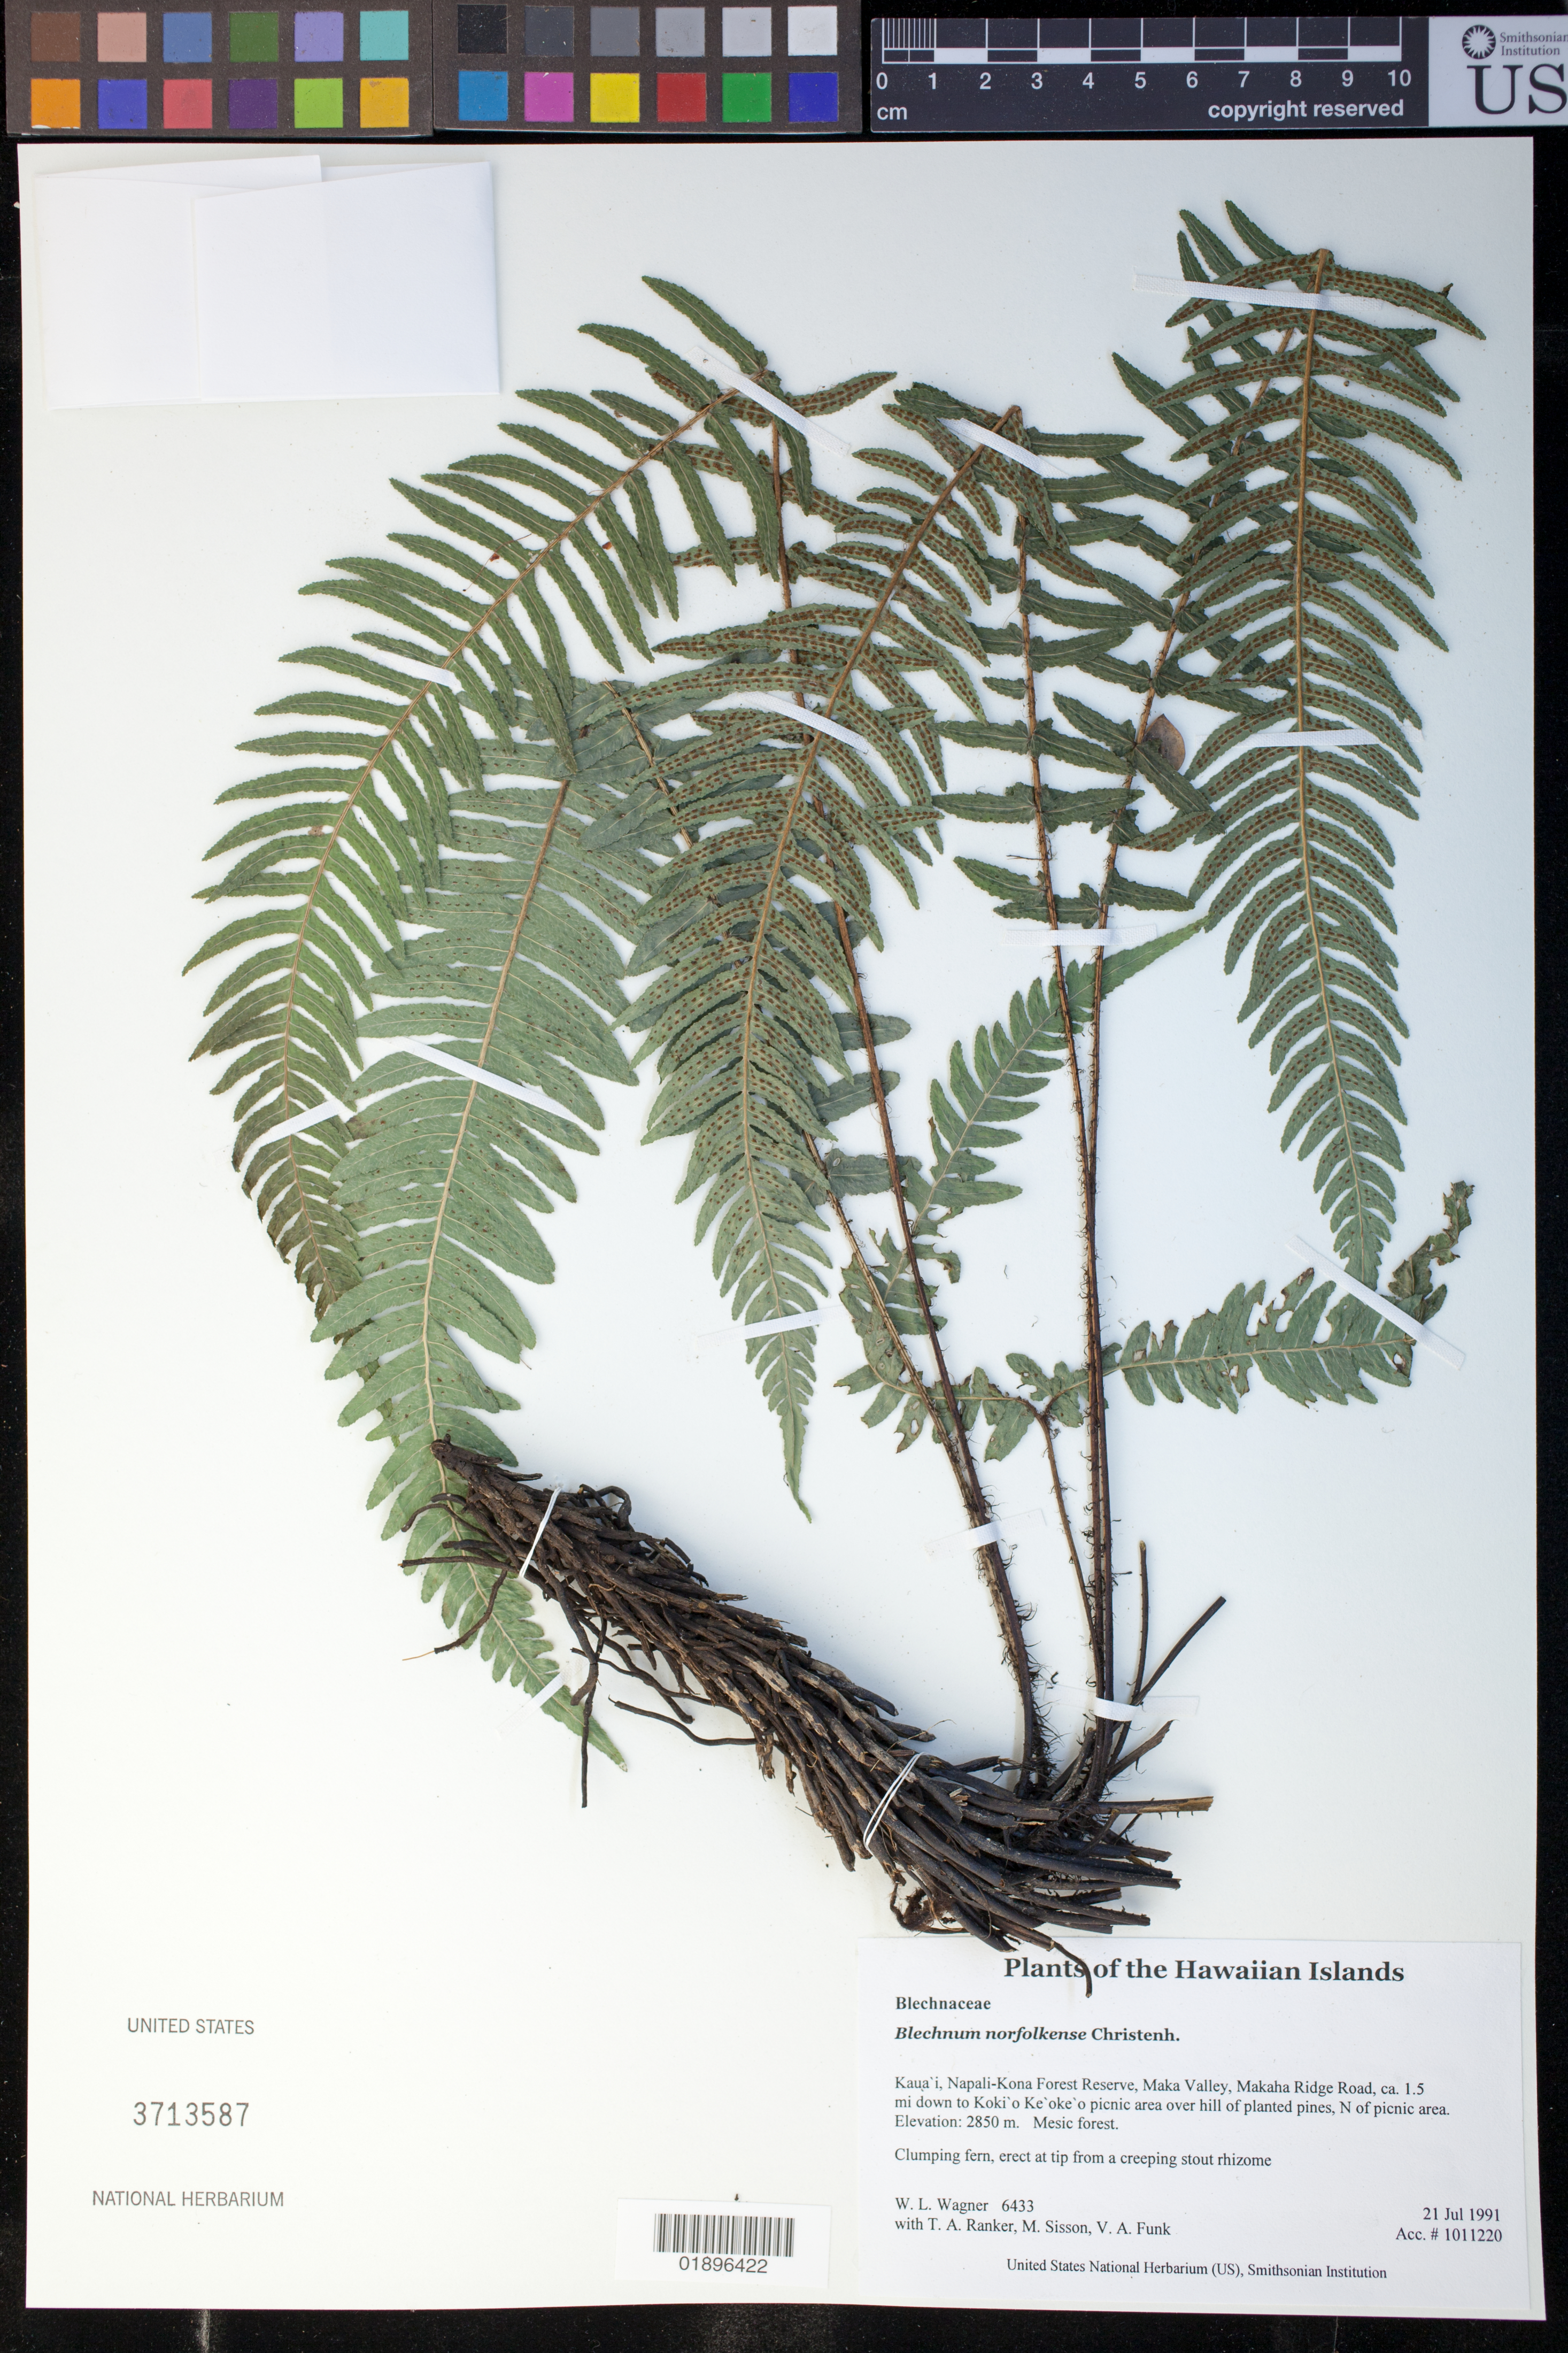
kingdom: Plantae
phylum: Tracheophyta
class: Polypodiopsida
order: Polypodiales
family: Blechnaceae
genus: Doodia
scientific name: Doodia kunthiana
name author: Gaudich.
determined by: Wagner, W. L., (BOT), Smithsonian Institution - National Museum of Natural History (UNITED STATES)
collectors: W. L. Wagner, T. A. Ranker, M. Sisson & V. Funk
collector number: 6433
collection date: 1991-07-21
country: United States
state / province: Hawaii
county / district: Kauai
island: Kaua'i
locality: Napali-Kona Forest Reserve, Maka Valley, Makaha Ridge Road, ca. 1.5 mi down to Koki'o Ke'oke'o picnic area over hill of planted pines, N of picnic area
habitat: Mesic forest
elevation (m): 2850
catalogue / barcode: US 3713587